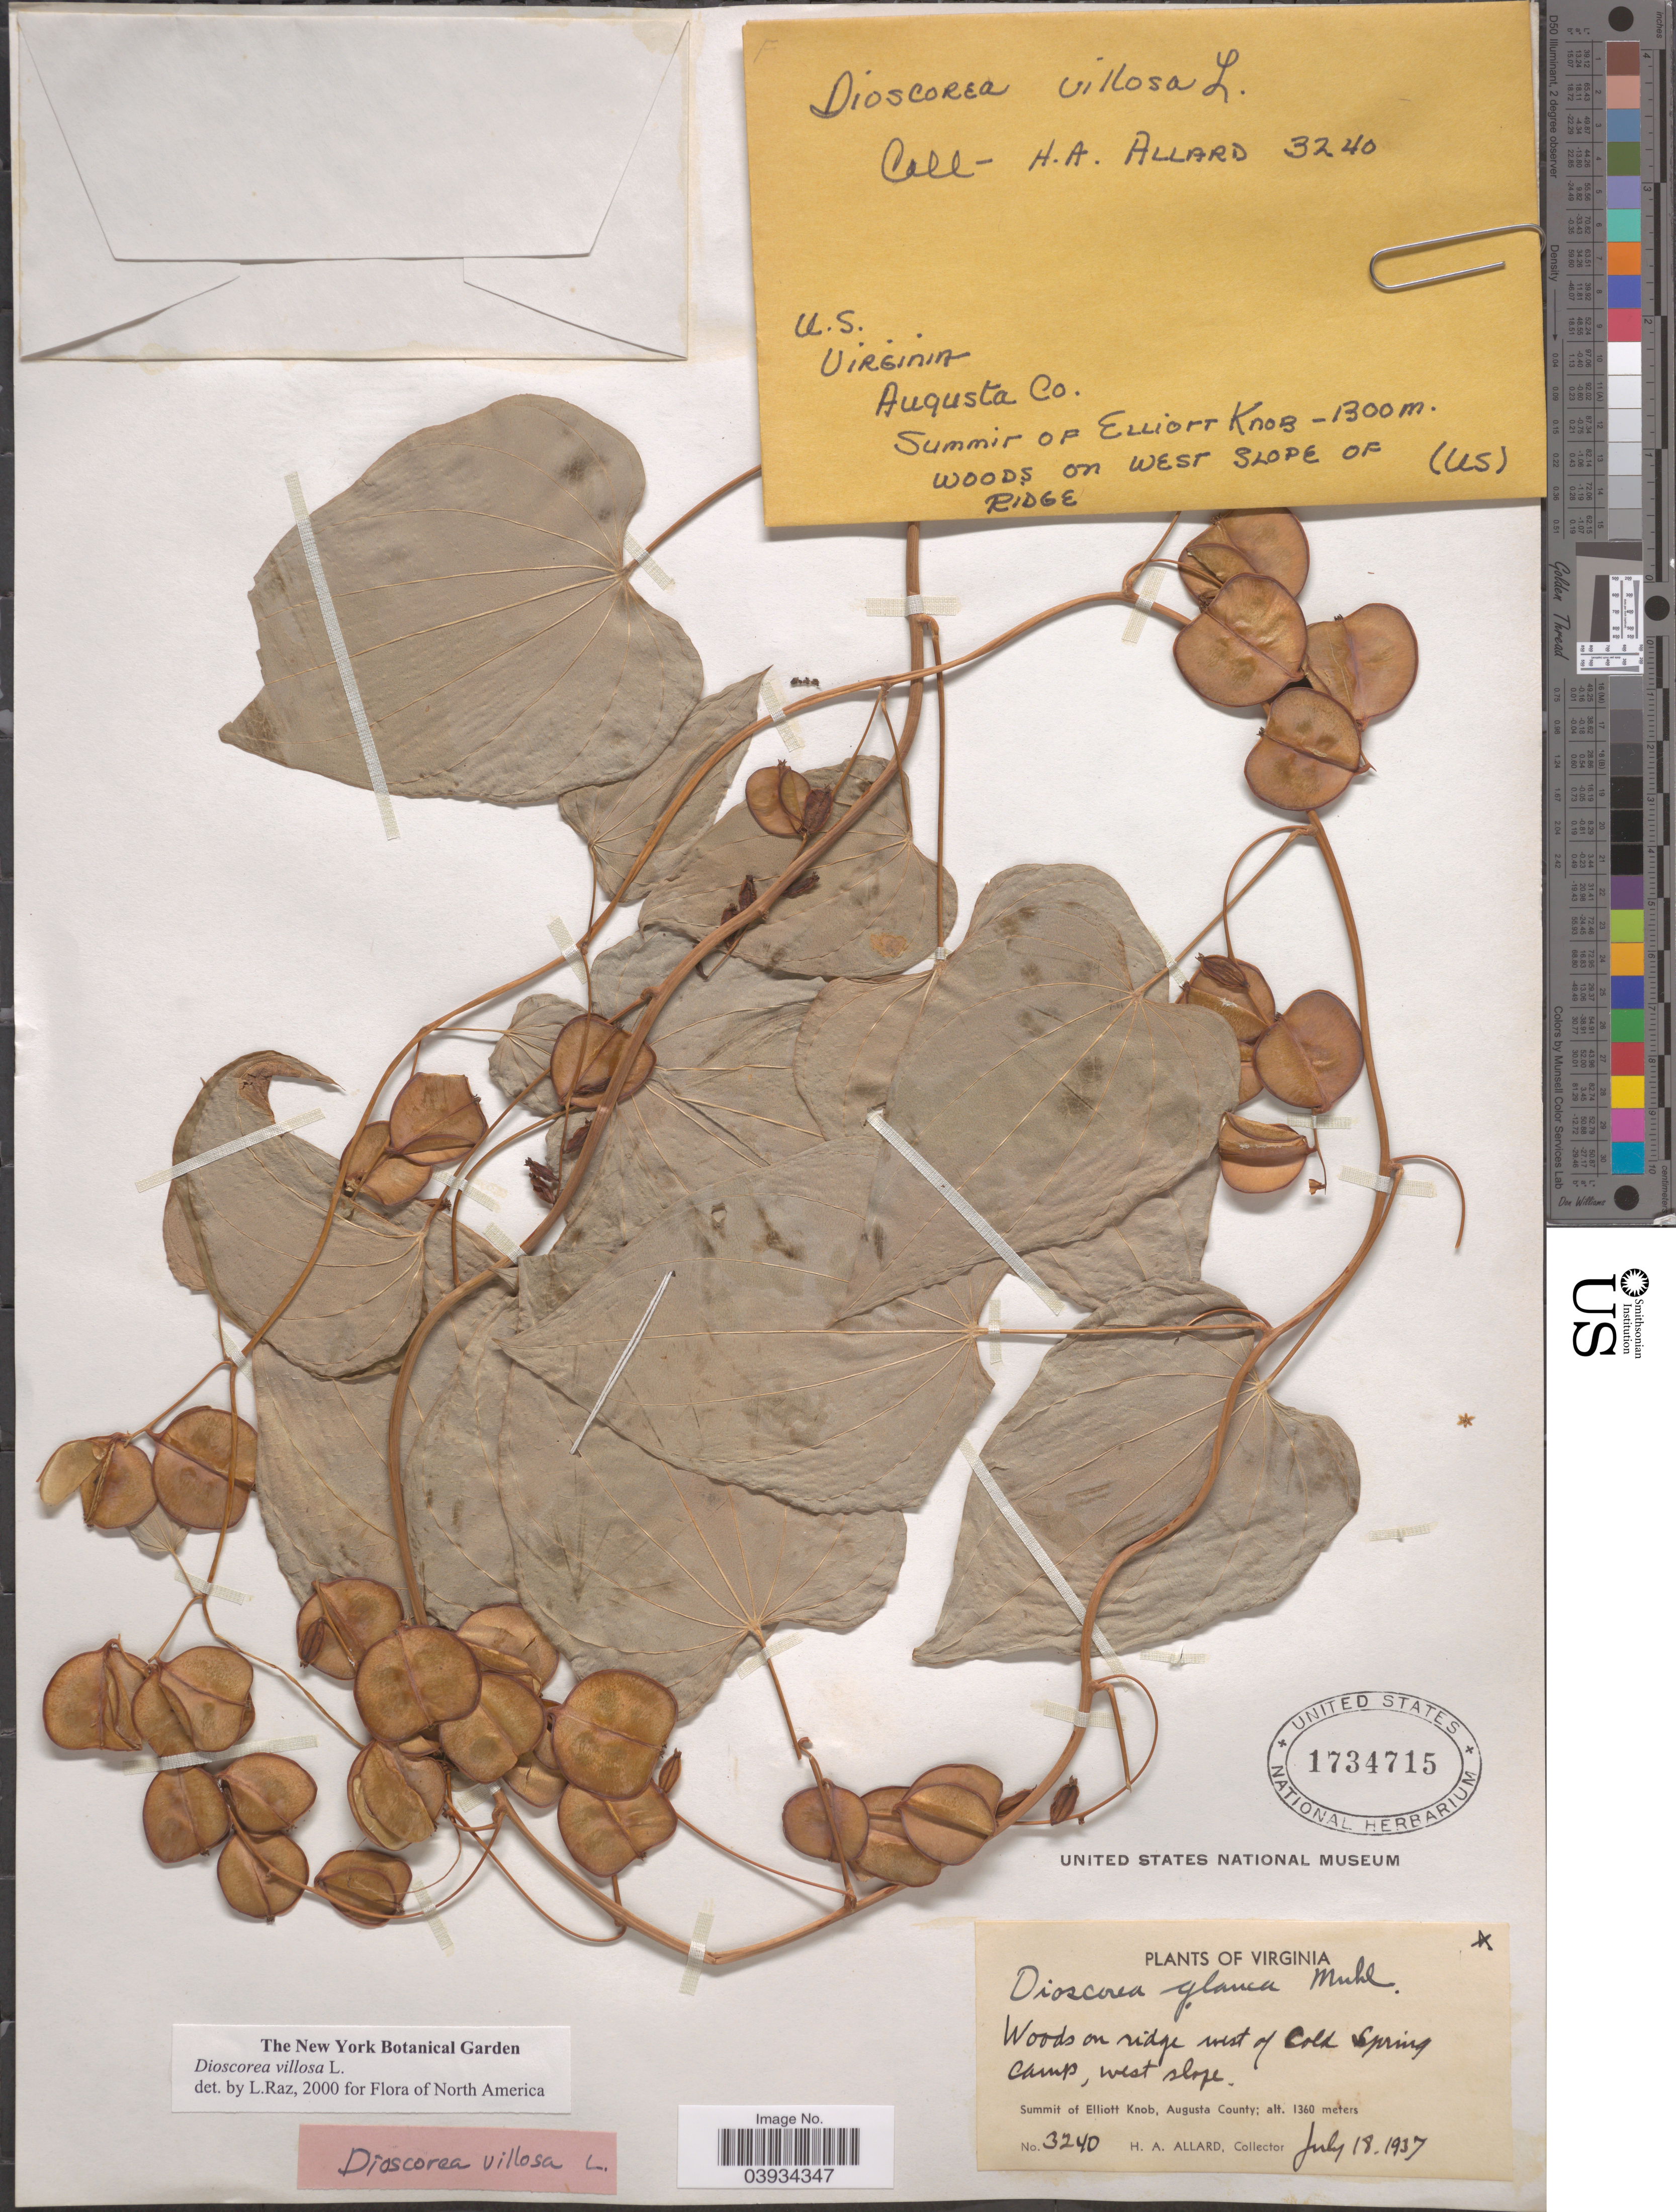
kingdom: Plantae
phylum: Tracheophyta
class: Liliopsida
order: Dioscoreales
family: Dioscoreaceae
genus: Dioscorea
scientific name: Dioscorea villosa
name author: L.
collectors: H. A. Allard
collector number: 3240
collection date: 1937-07-18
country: United States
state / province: Virginia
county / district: Augusta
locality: On ridge west of Cold Spring Camp, west slope. Summit of Elliott Knob, Augusta County.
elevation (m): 1360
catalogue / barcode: US 1734715